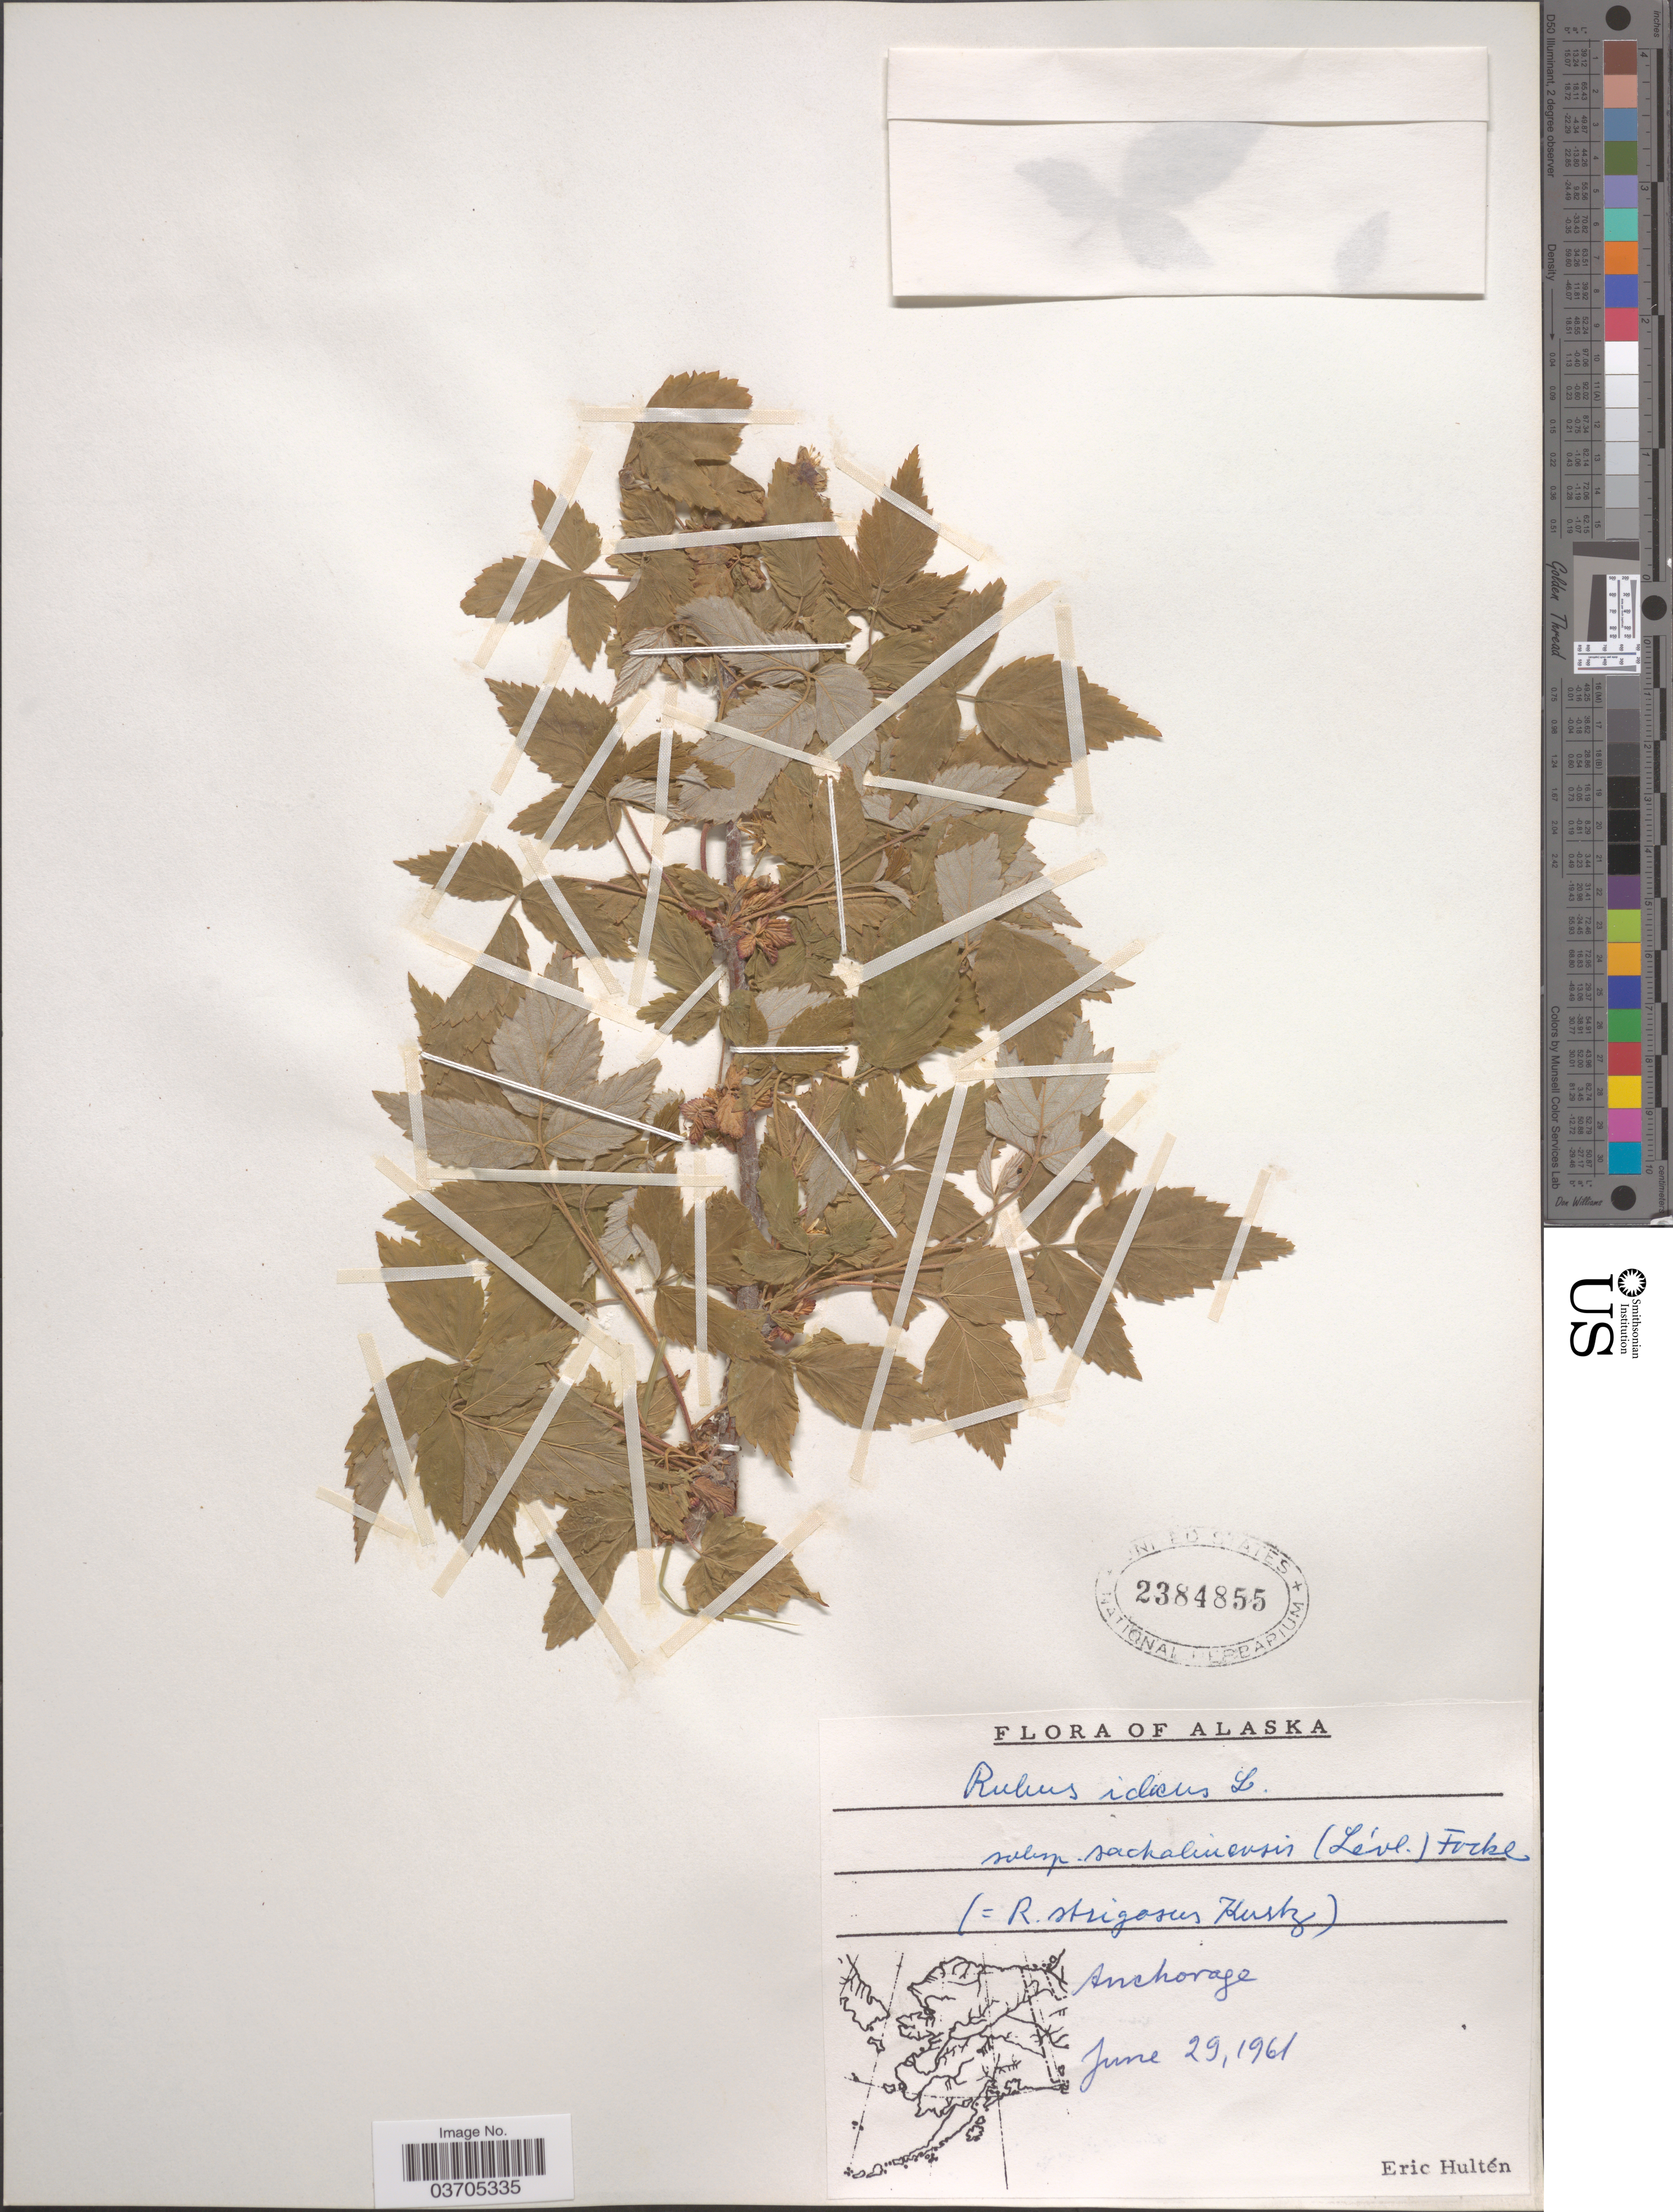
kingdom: Plantae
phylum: Tracheophyta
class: Magnoliopsida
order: Rosales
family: Rosaceae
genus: Rubus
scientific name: Rubus idaeus var. sachalinensis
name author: (H. Lév.) C.L. Hitchc.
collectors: E. G. Hultén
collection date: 1961-06-29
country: United States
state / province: Alaska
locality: Anchorage.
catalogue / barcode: US 2384855